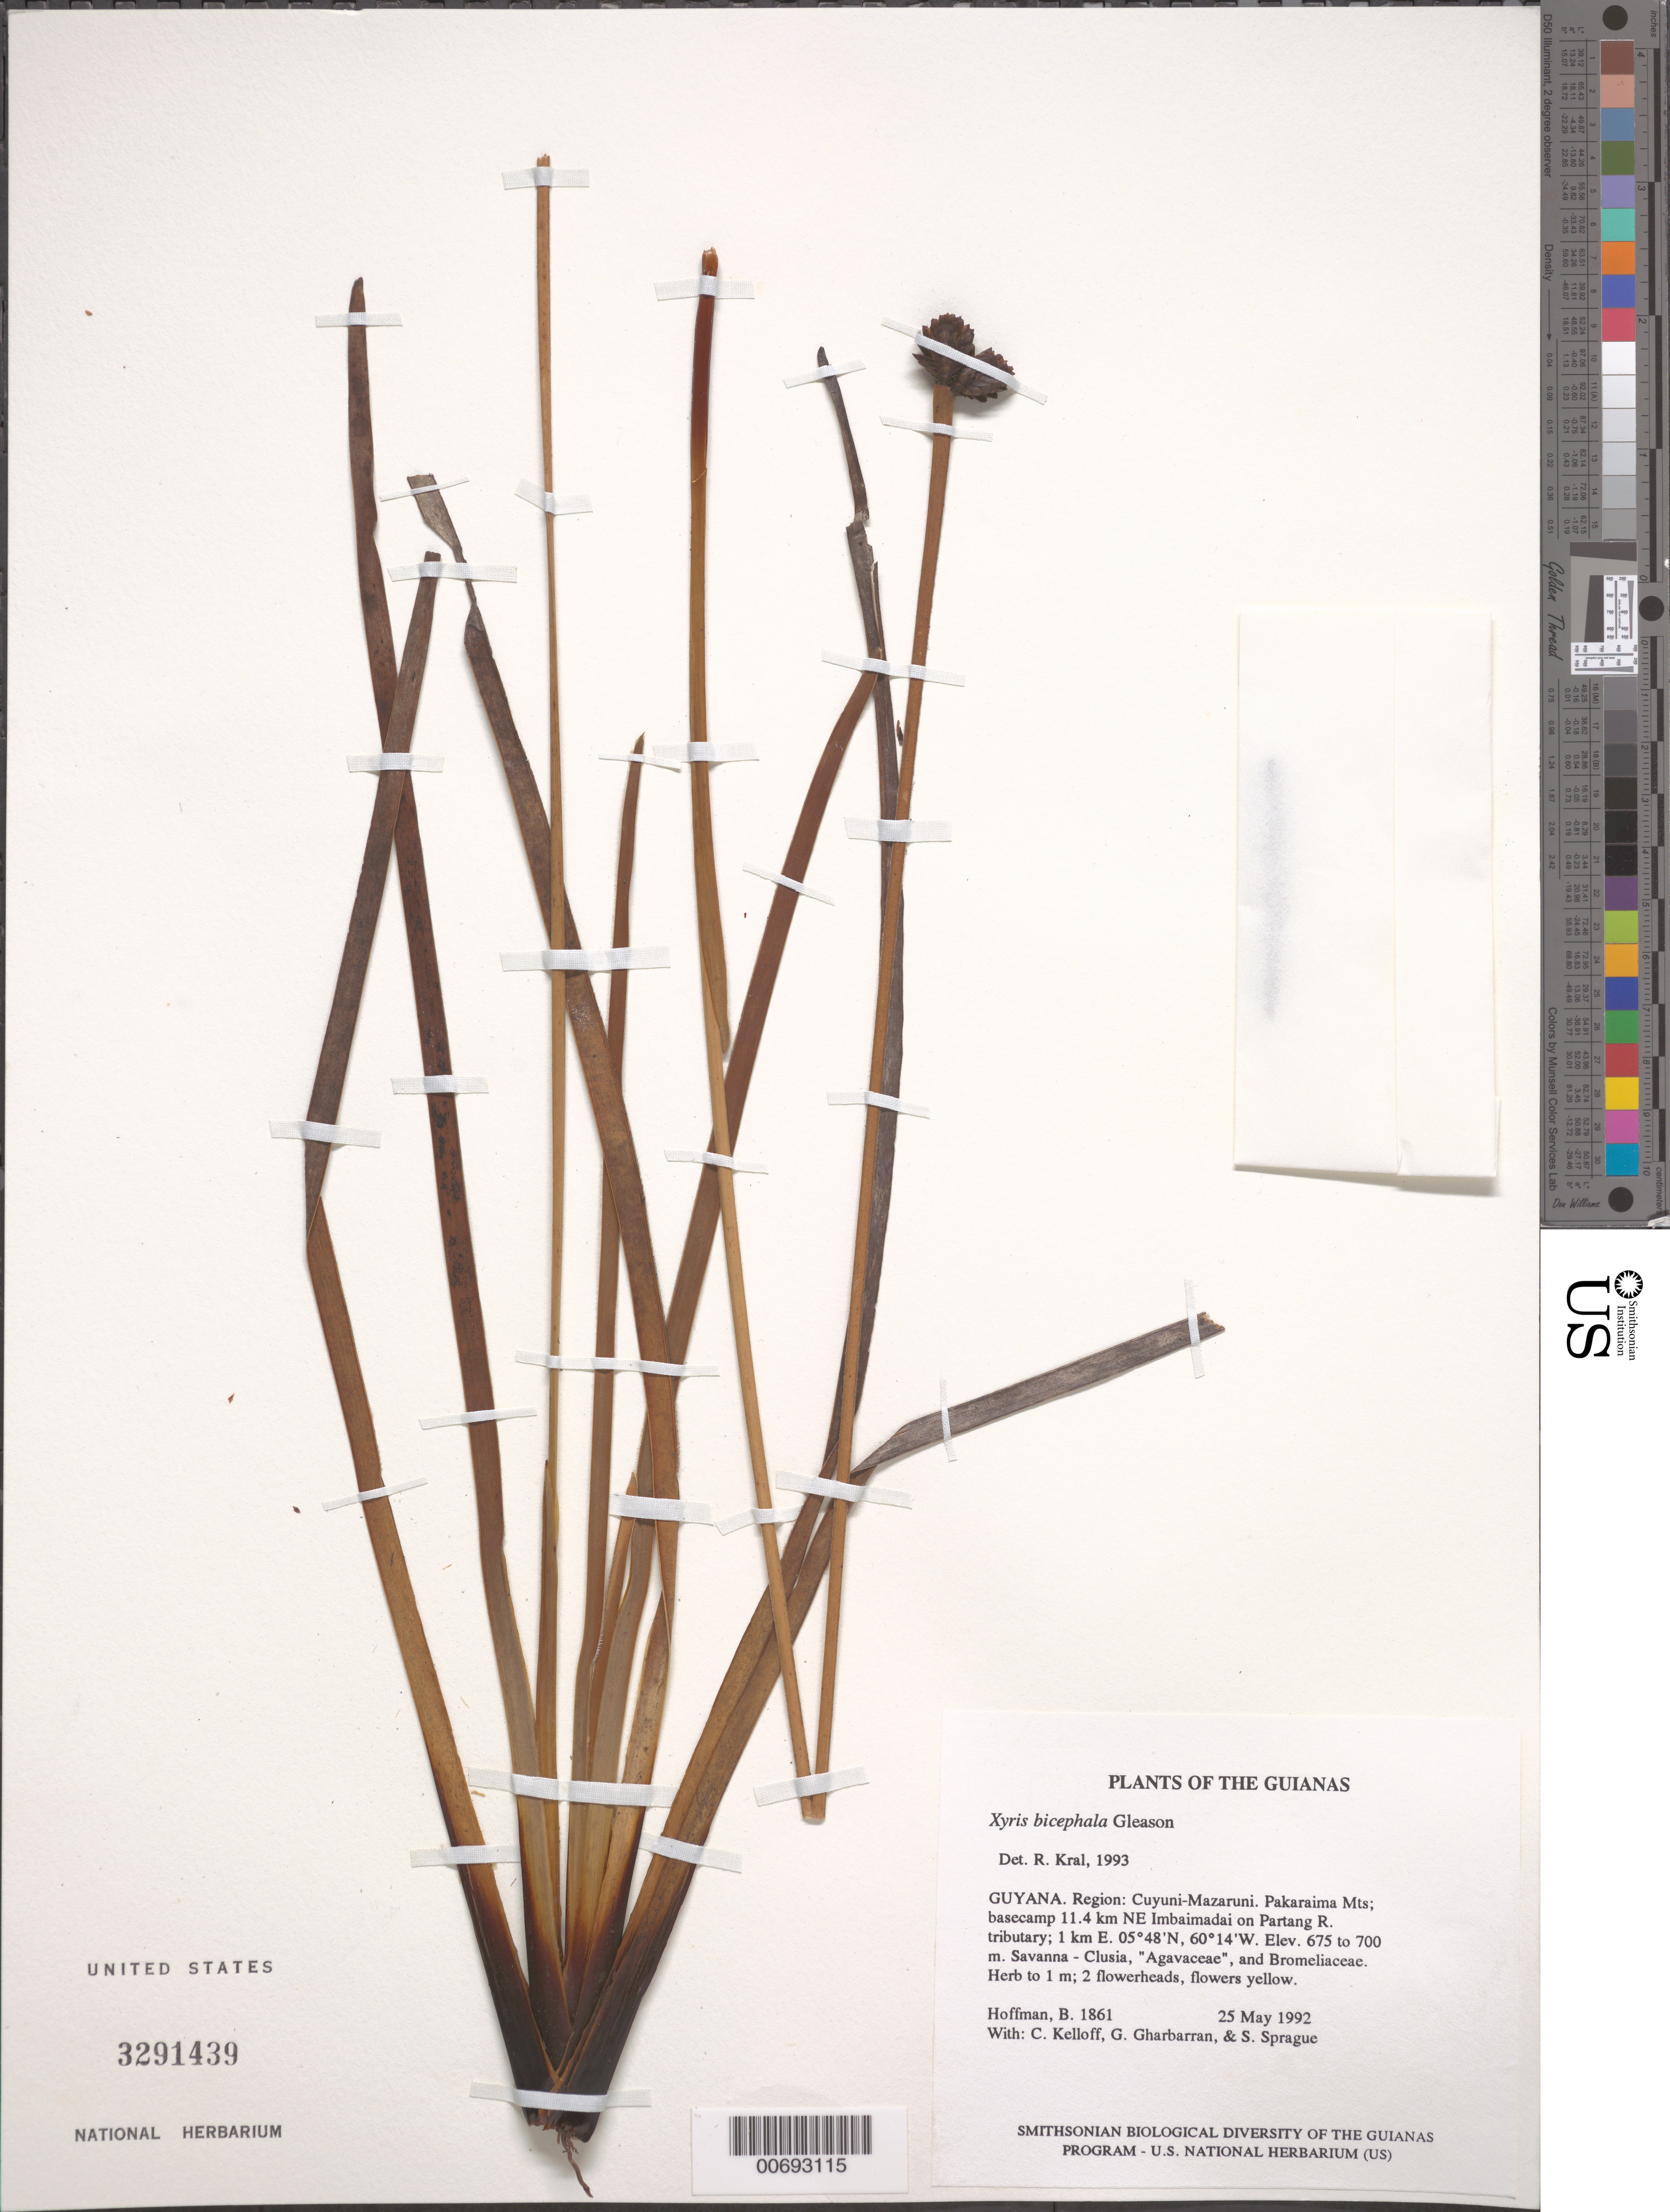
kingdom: Plantae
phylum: Tracheophyta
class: Liliopsida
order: Poales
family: Xyridaceae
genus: Xyris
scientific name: Xyris bicephala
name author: Gleason in Gleason & Killip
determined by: Kral, Robert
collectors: B. Hoffman, C. L. Kelloff, G. Gharbarran & S. Sprague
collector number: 1861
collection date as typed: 25 May 1992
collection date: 1992-05-25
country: Guyana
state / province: Cuyuni-Mazaruni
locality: Pakaraima Mts; basecamp 11.4 km NE Imbaimadai on Partang River tributary; 1 km E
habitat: Savanna - Clusia, "Agavaceae", and Bromeliaceae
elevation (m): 675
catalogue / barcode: US 3291439